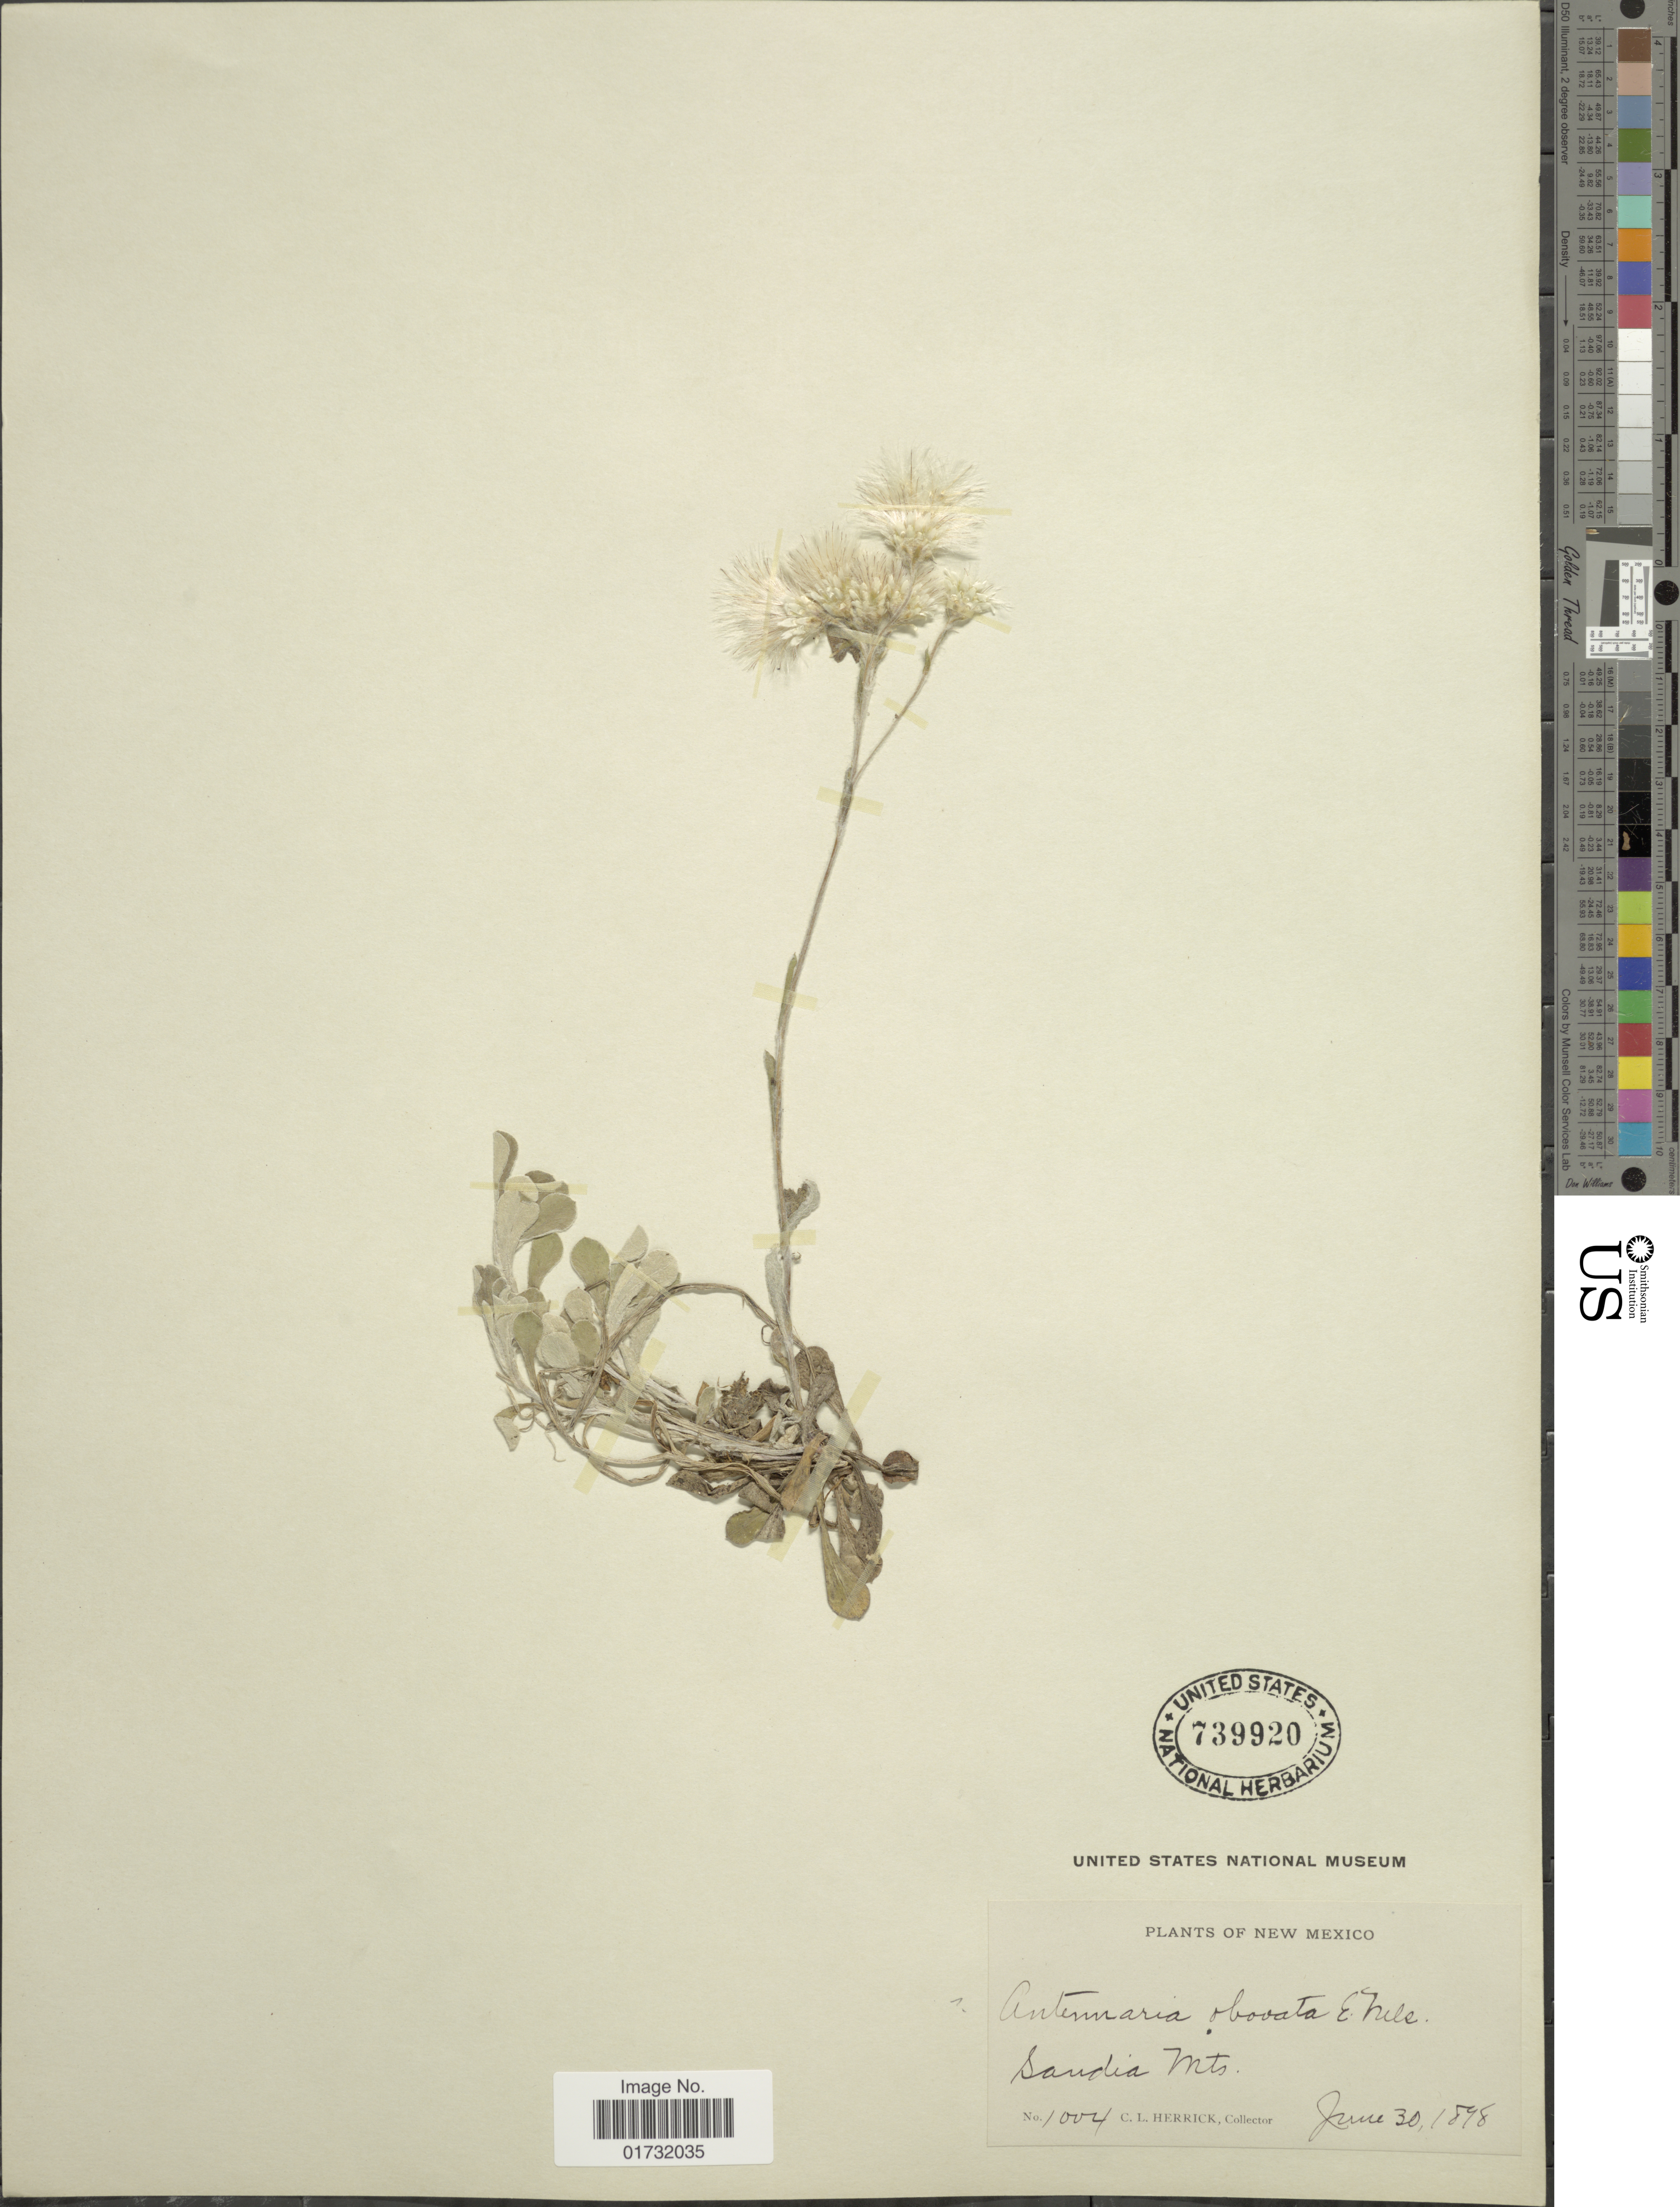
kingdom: Plantae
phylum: Tracheophyta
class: Magnoliopsida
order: Asterales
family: Asteraceae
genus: Antennaria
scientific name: Antennaria obovata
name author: E.E. Nelson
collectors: C. Herrick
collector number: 1004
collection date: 1898-06-30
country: United States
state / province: New Mexico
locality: Saudia Mts.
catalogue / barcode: US 739920